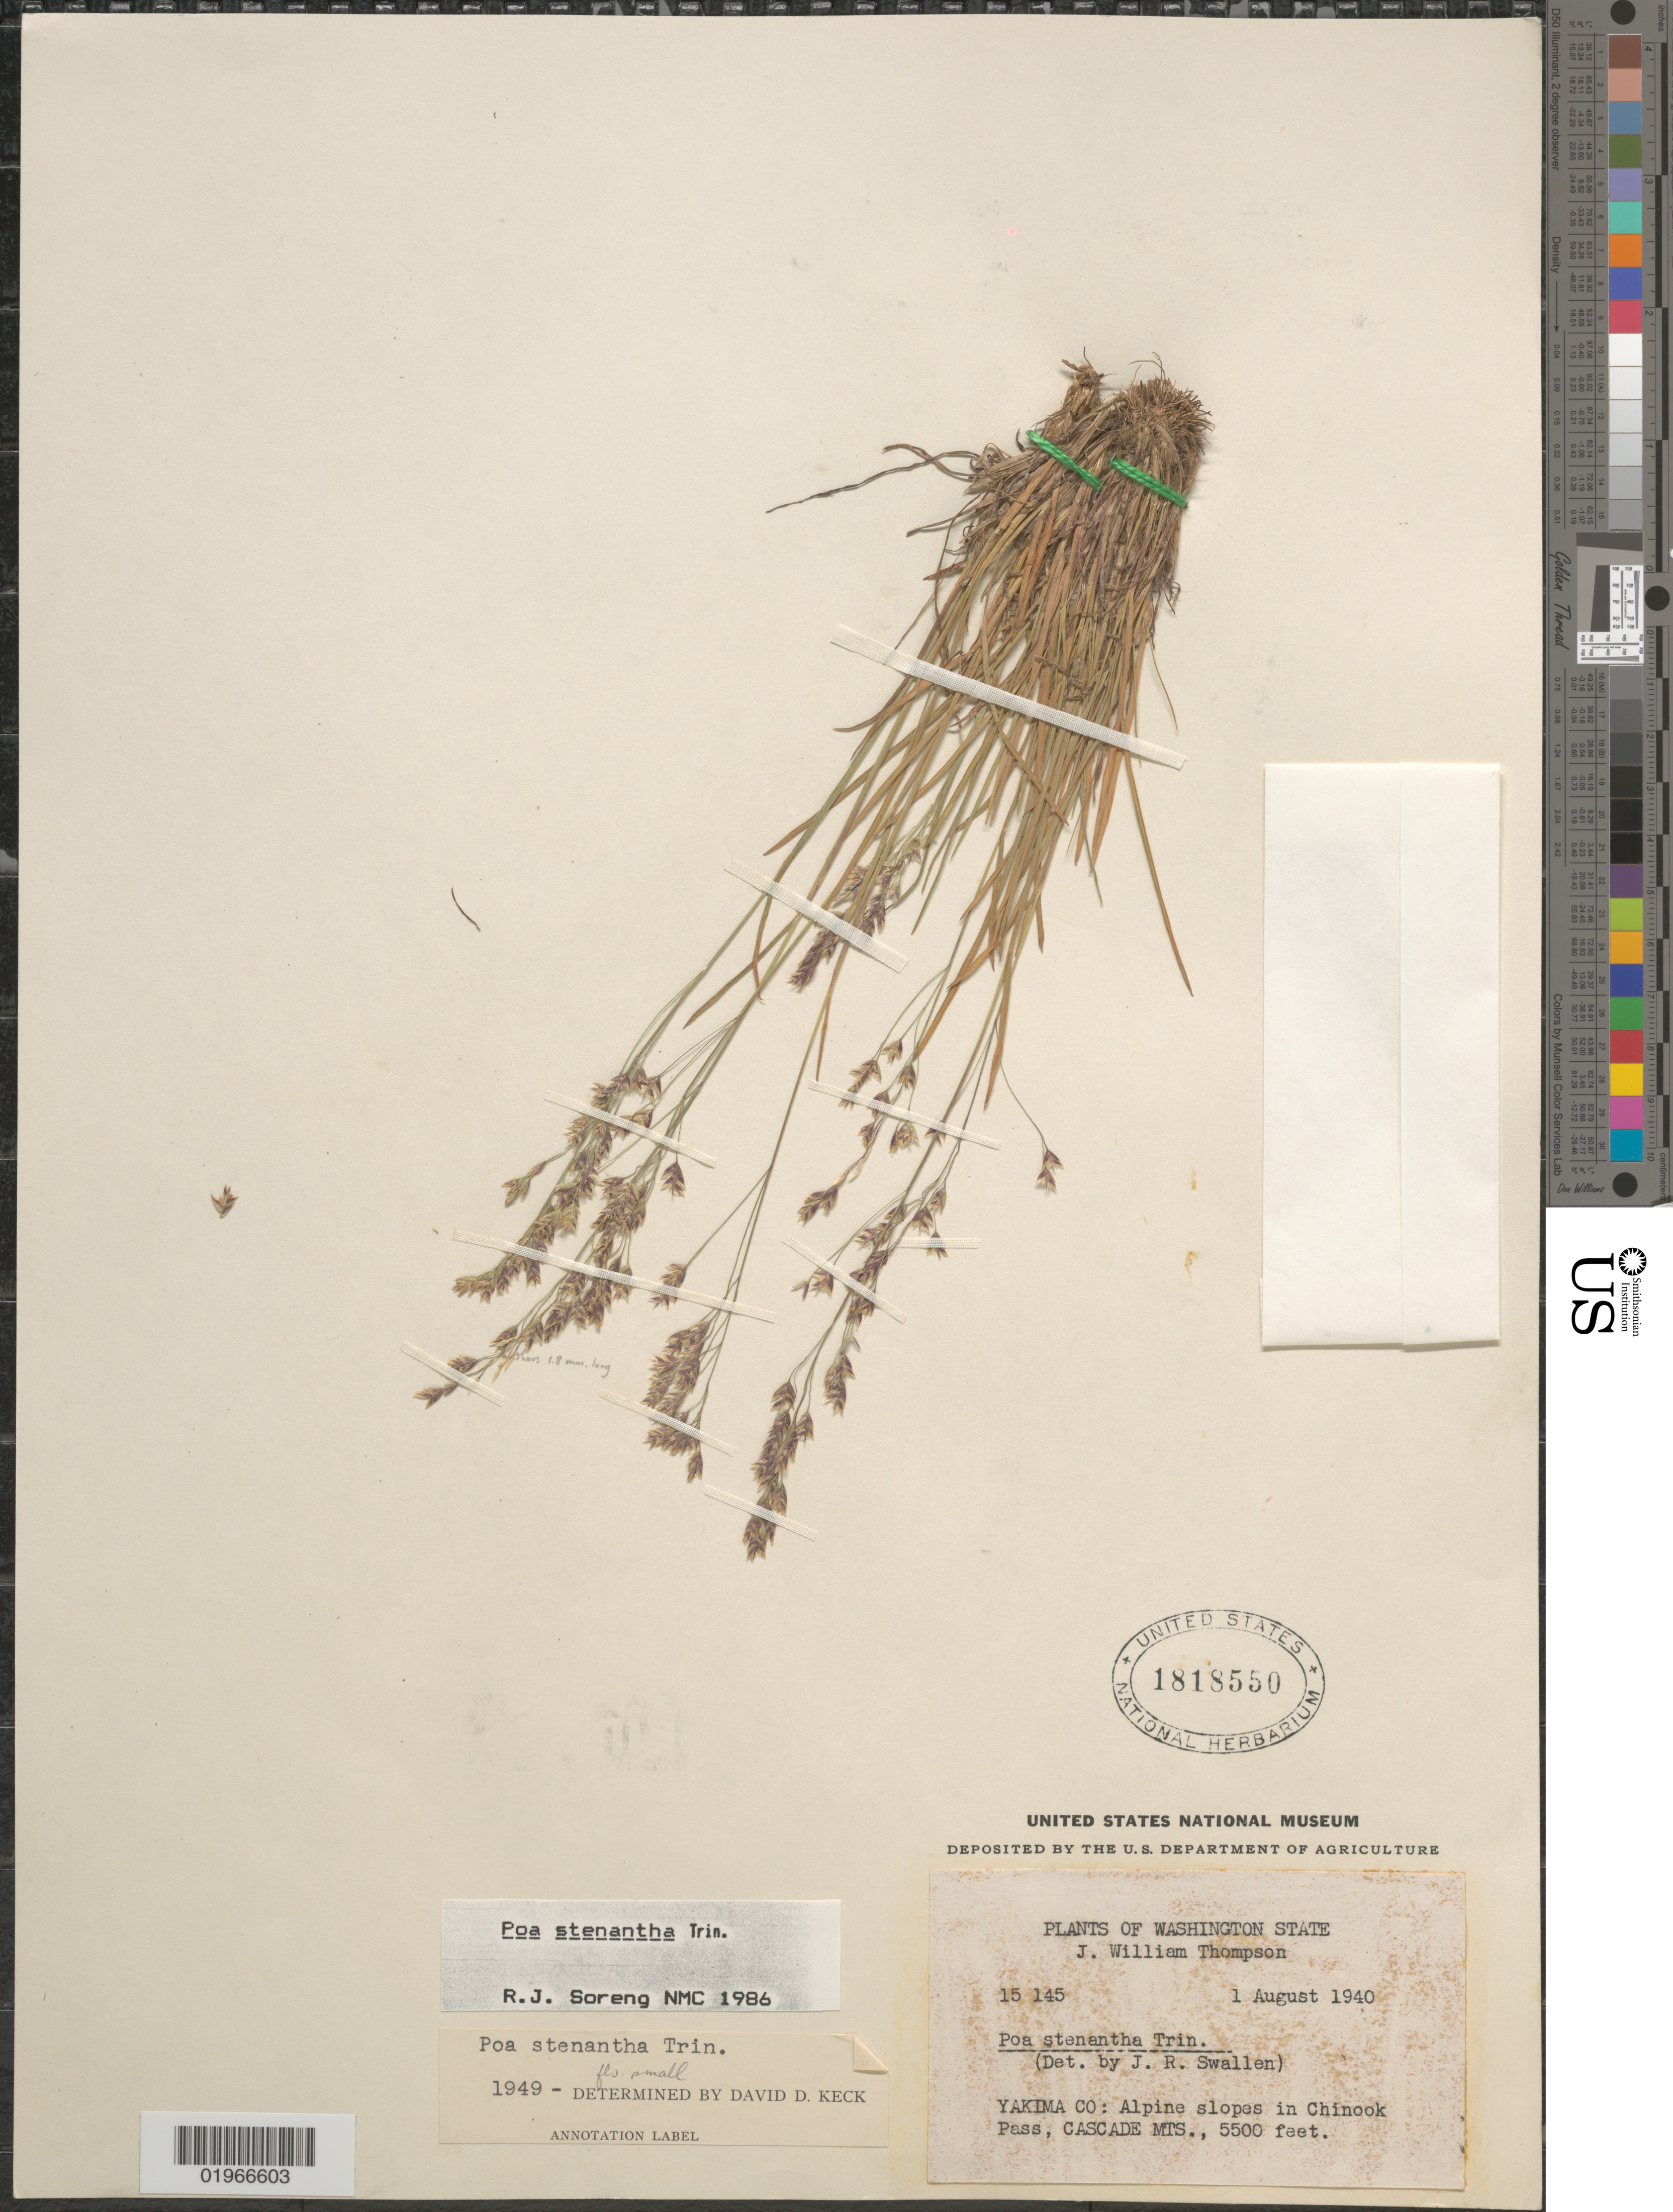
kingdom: Plantae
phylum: Tracheophyta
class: Liliopsida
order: Poales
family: Poaceae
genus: Poa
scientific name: Poa stenantha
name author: Trin.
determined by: Soreng, Robert J., Research Associate (BOT), Smithsonian Institution - National Museum of Natural History (UNITED STATES)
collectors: J. W. Thompson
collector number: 15145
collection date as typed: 1 August 1940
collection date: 1940-08-01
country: United States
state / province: Washington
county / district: Yakima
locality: Alpine slopes in Chinook Pass, Cascade Mts.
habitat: Alpine slopes.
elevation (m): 1676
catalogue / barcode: US 1818550